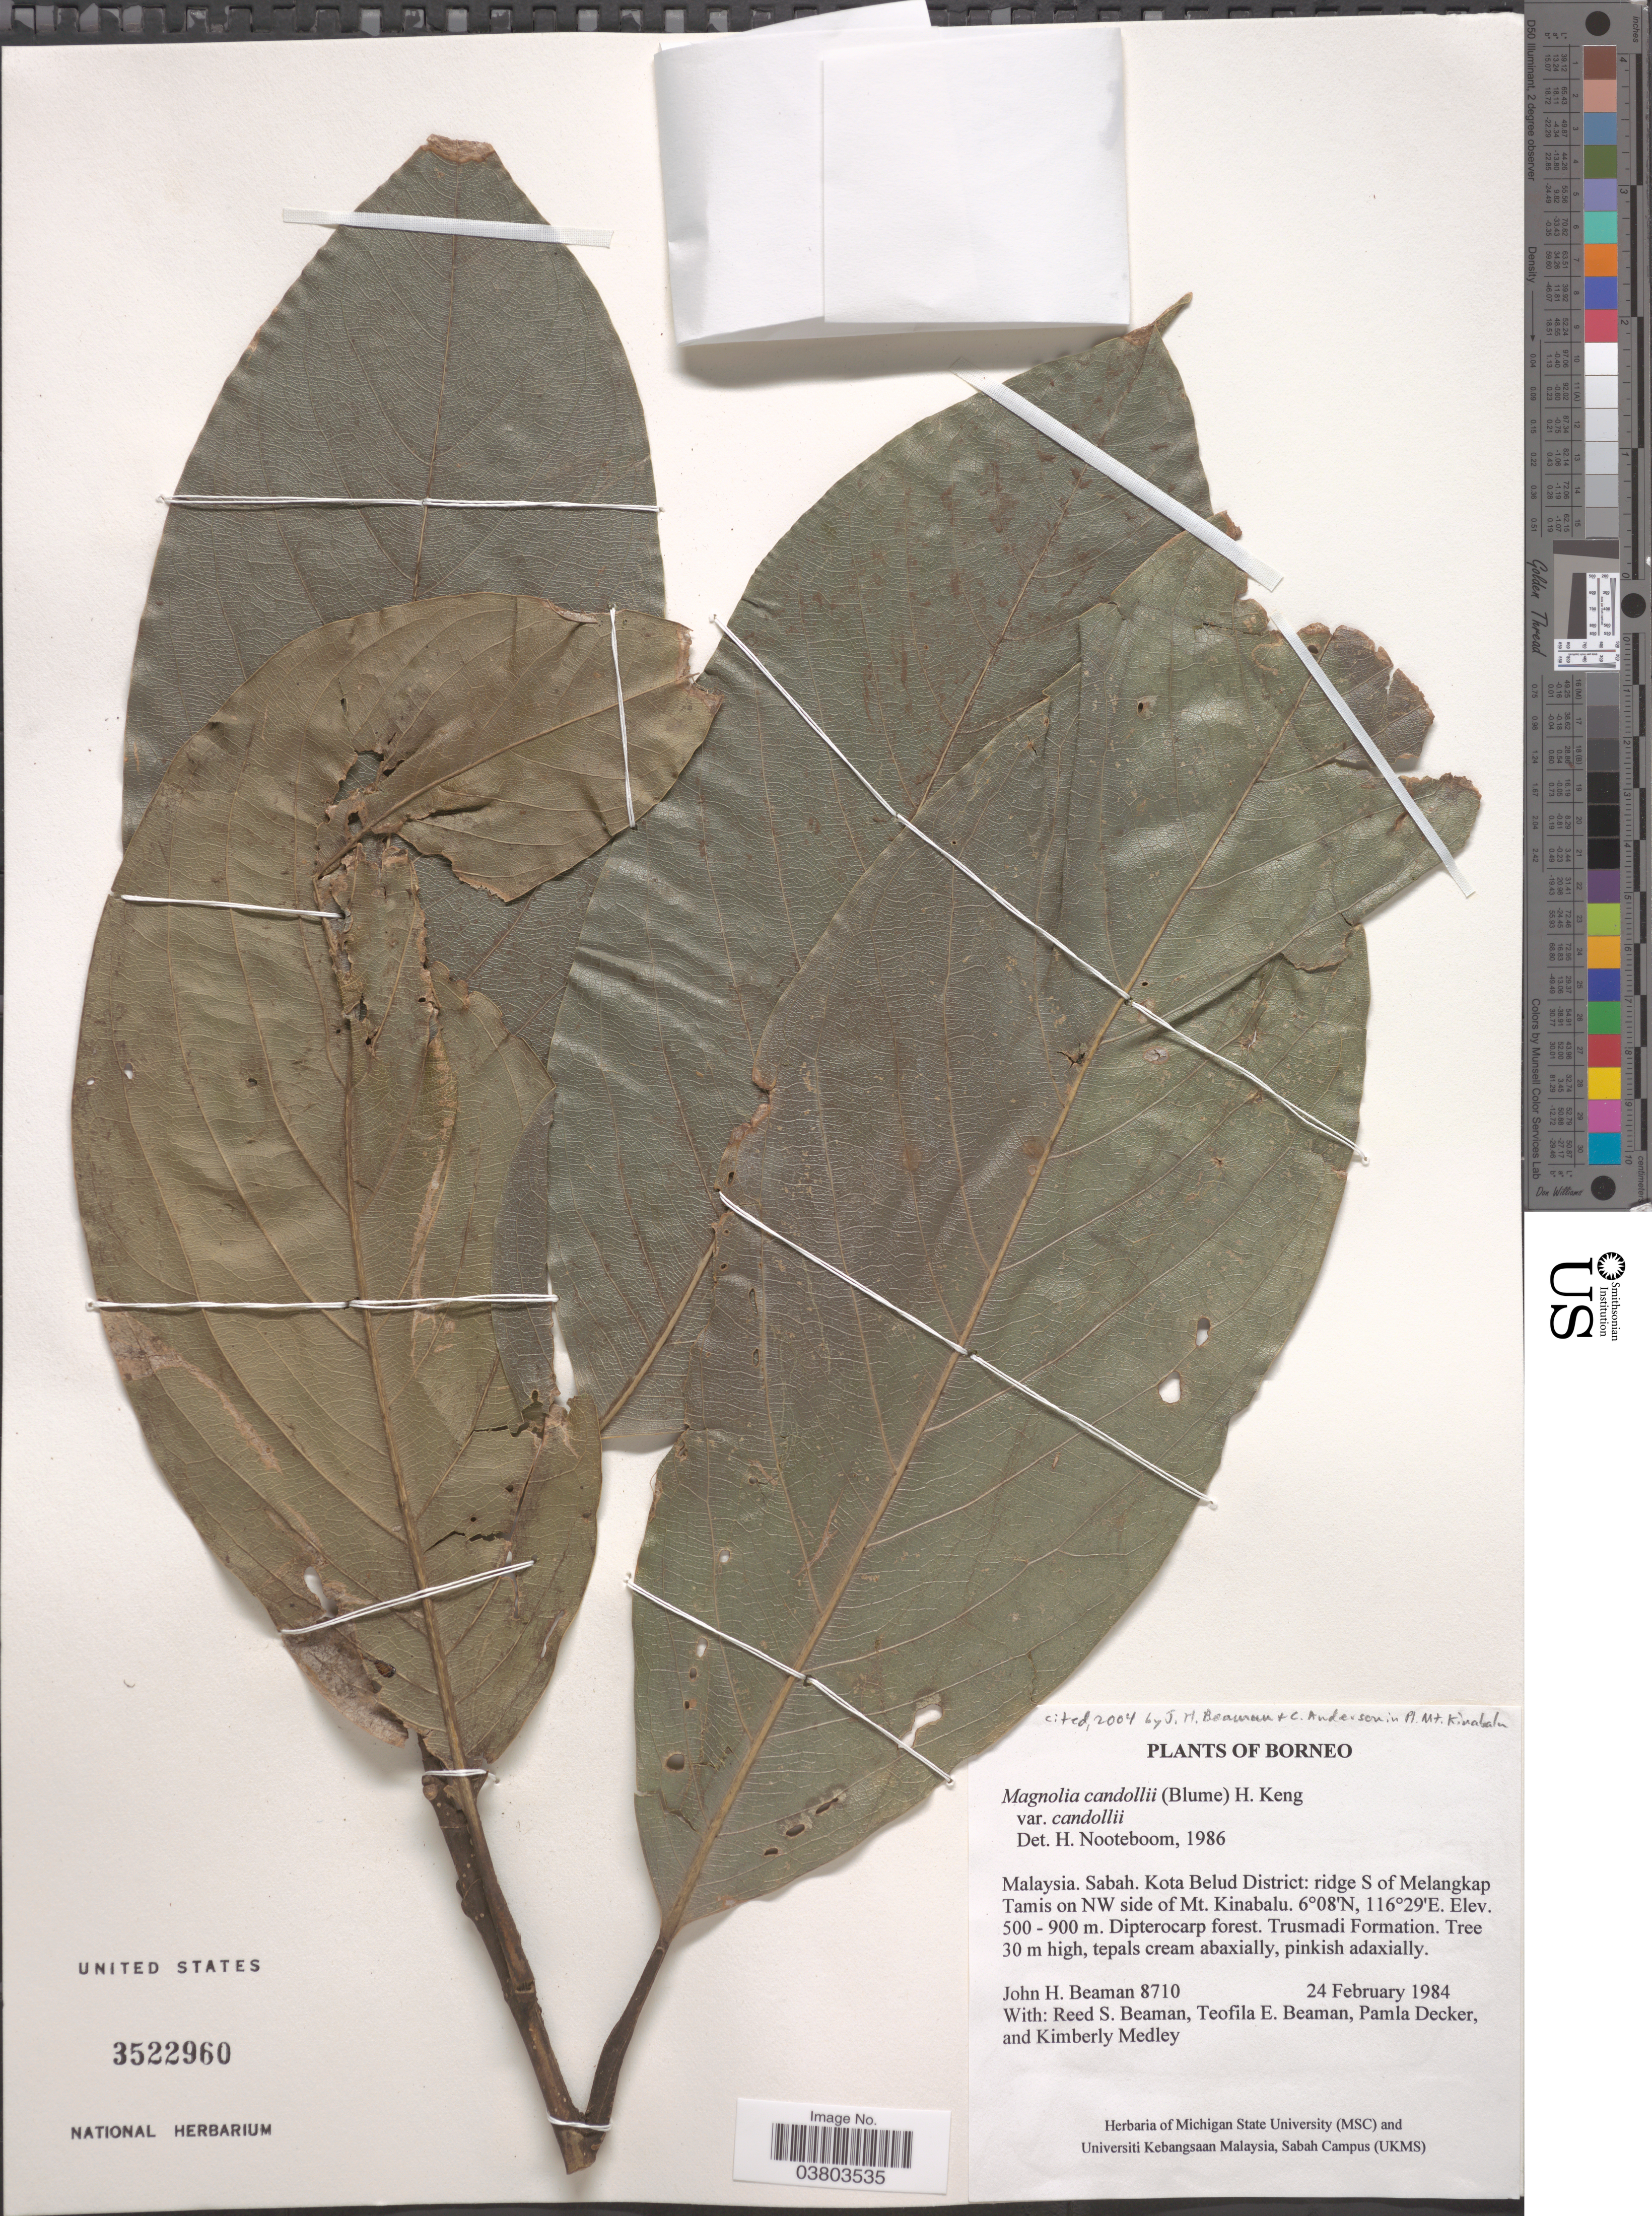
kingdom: Plantae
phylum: Tracheophyta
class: Magnoliopsida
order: Magnoliales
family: Magnoliaceae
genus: Magnolia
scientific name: Magnolia candollei var. candollei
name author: Link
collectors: J. H. Beaman, R. S. Beaman, T. E. Beaman, P. Decker & K. Medley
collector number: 8710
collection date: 1984-02-24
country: Malaysia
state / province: Sabah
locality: Kota Belud District: ridge S of Melangkap Tamis on NW side of Mt. Kinabalu. Trusmadi Formation.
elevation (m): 500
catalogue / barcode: US 3522960